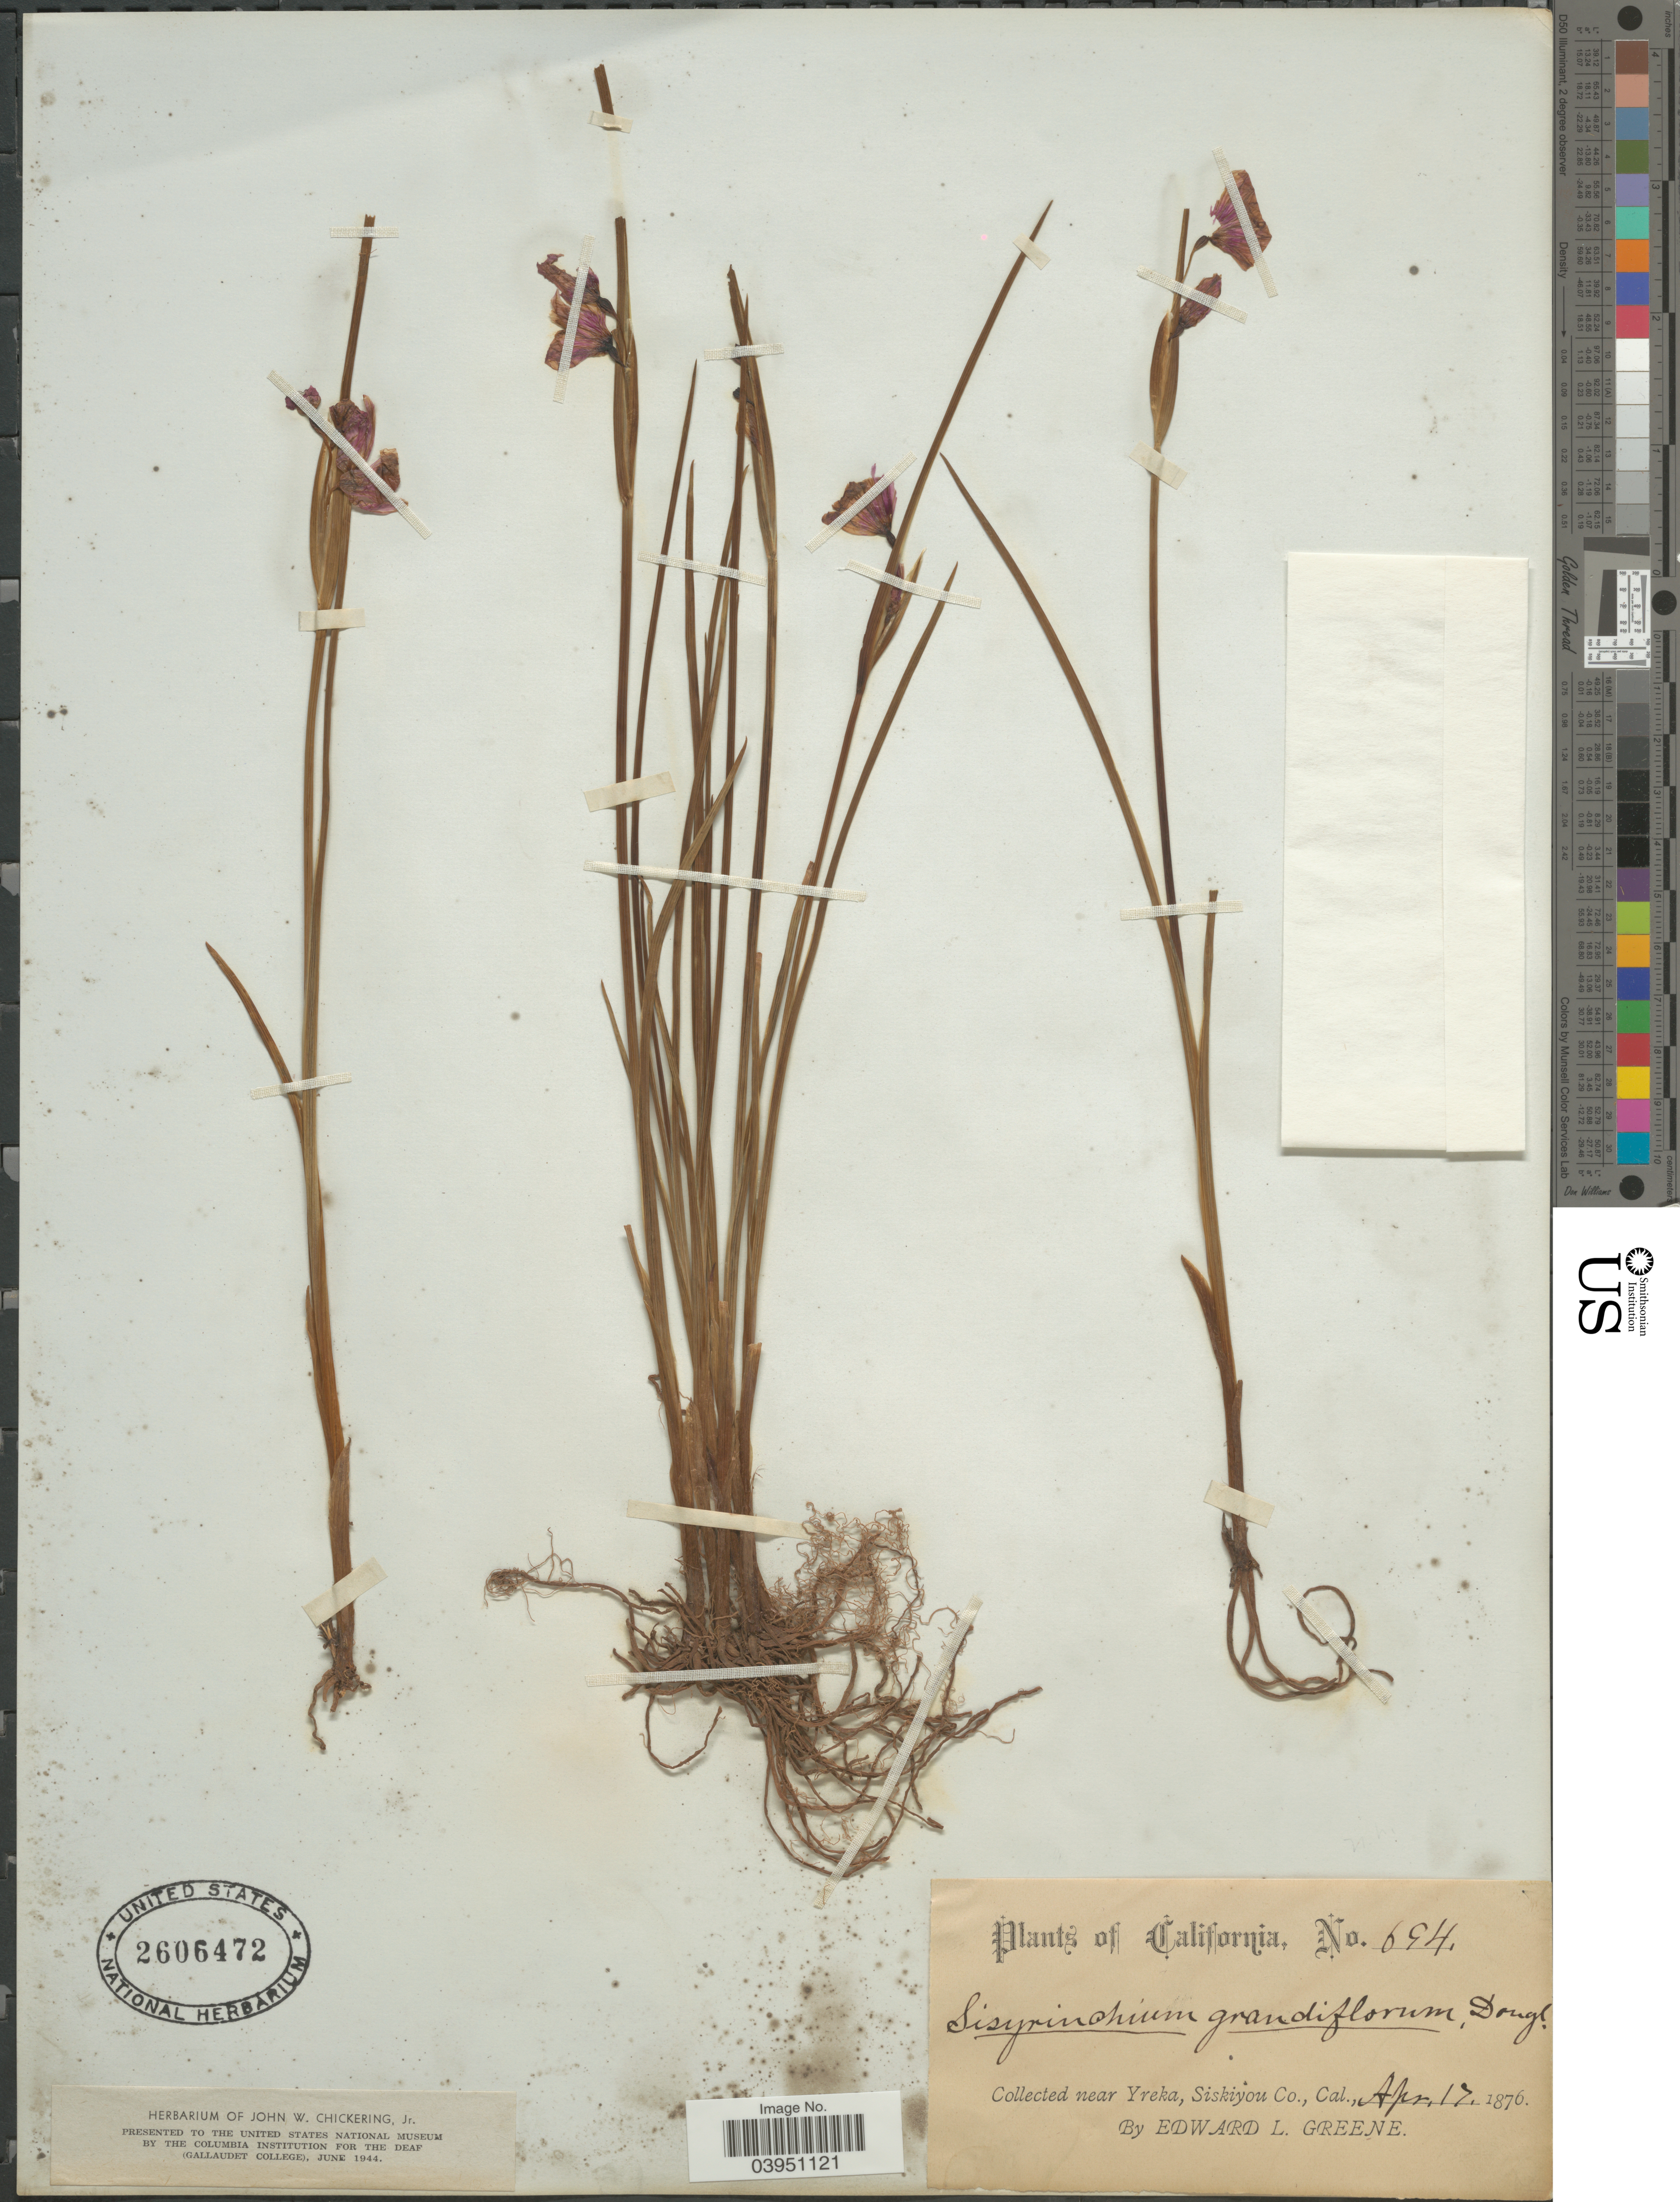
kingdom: Plantae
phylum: Tracheophyta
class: Liliopsida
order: Asparagales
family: Iridaceae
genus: Sisyrinchium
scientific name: Sisyrinchium grandiflorum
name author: Cav.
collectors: E. L. Greene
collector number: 694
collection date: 1876-04-17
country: United States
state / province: California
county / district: Siskiyou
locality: Near Yreka, Siskiyou Co.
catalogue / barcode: US 2606472